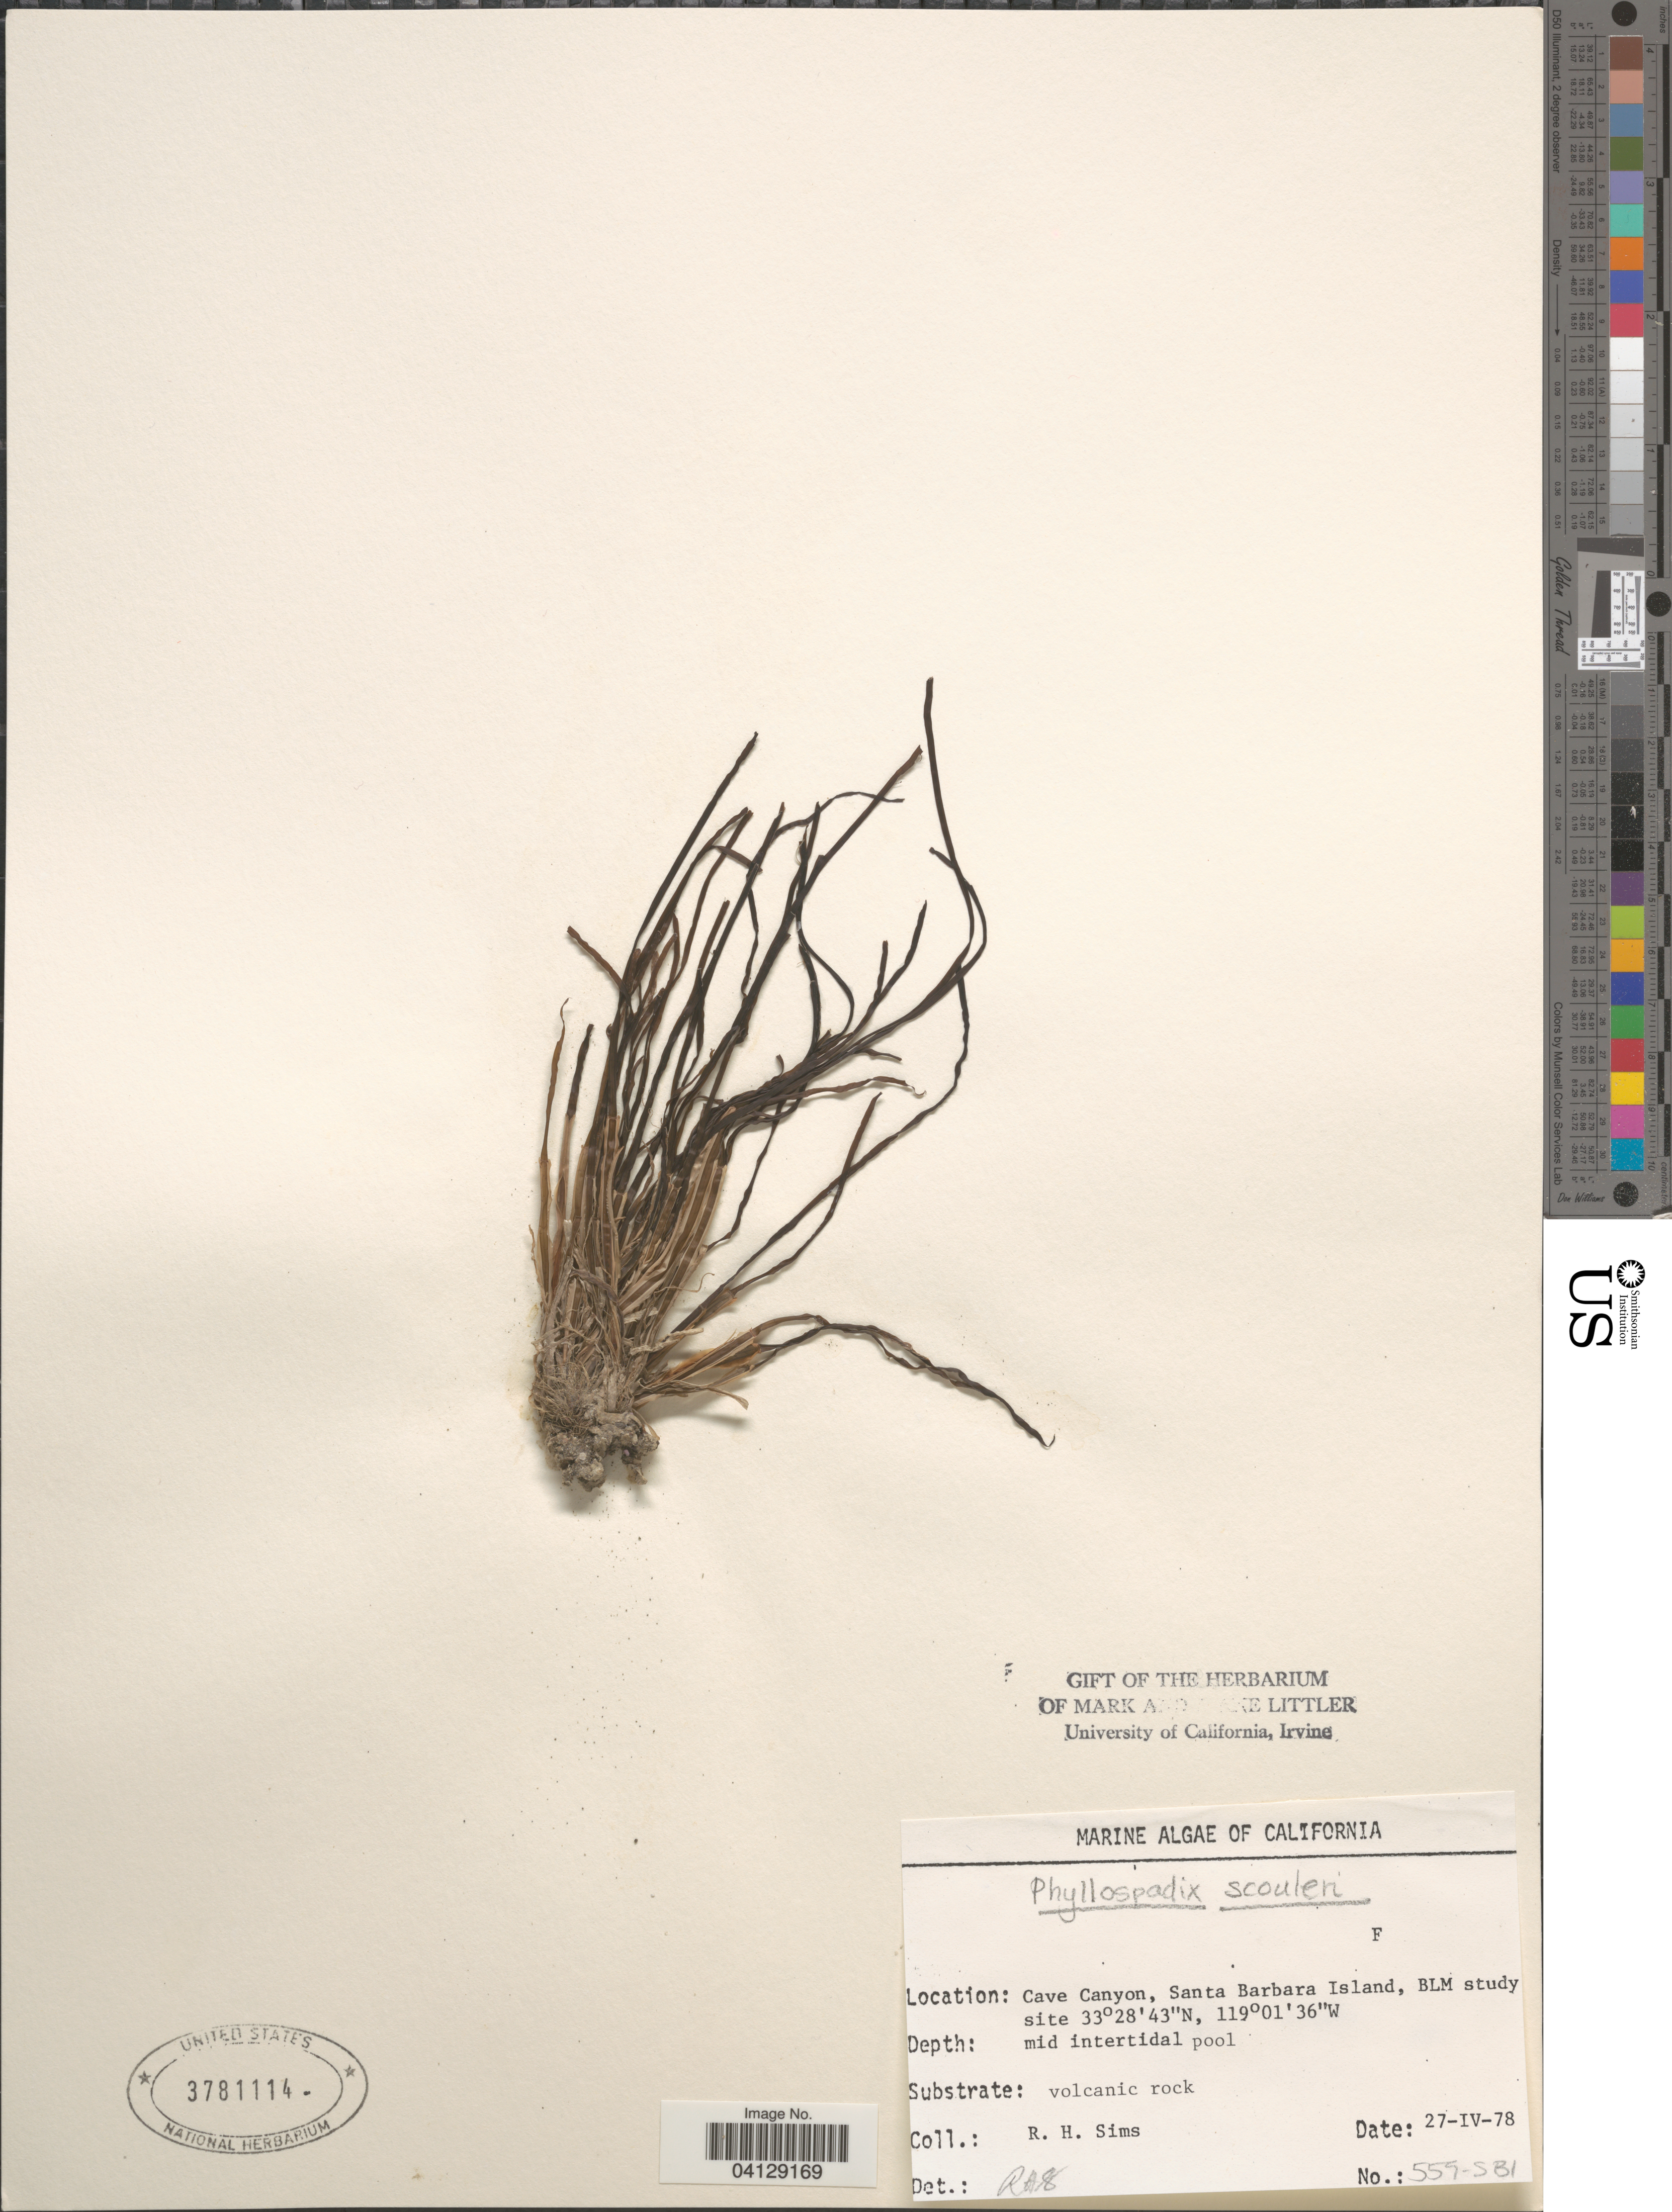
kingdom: Plantae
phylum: Tracheophyta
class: Liliopsida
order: Alismatales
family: Zosteraceae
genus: Phyllospadix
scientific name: Phyllospadix scouleri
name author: Hook.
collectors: R. H. Sims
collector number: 559-SB1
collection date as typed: Transcribed d/m/y: 27/4/78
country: United States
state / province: California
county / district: Santa Barbara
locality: Cave Canyon, Santa Barbara Island, BM study site.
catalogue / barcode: US 3781114